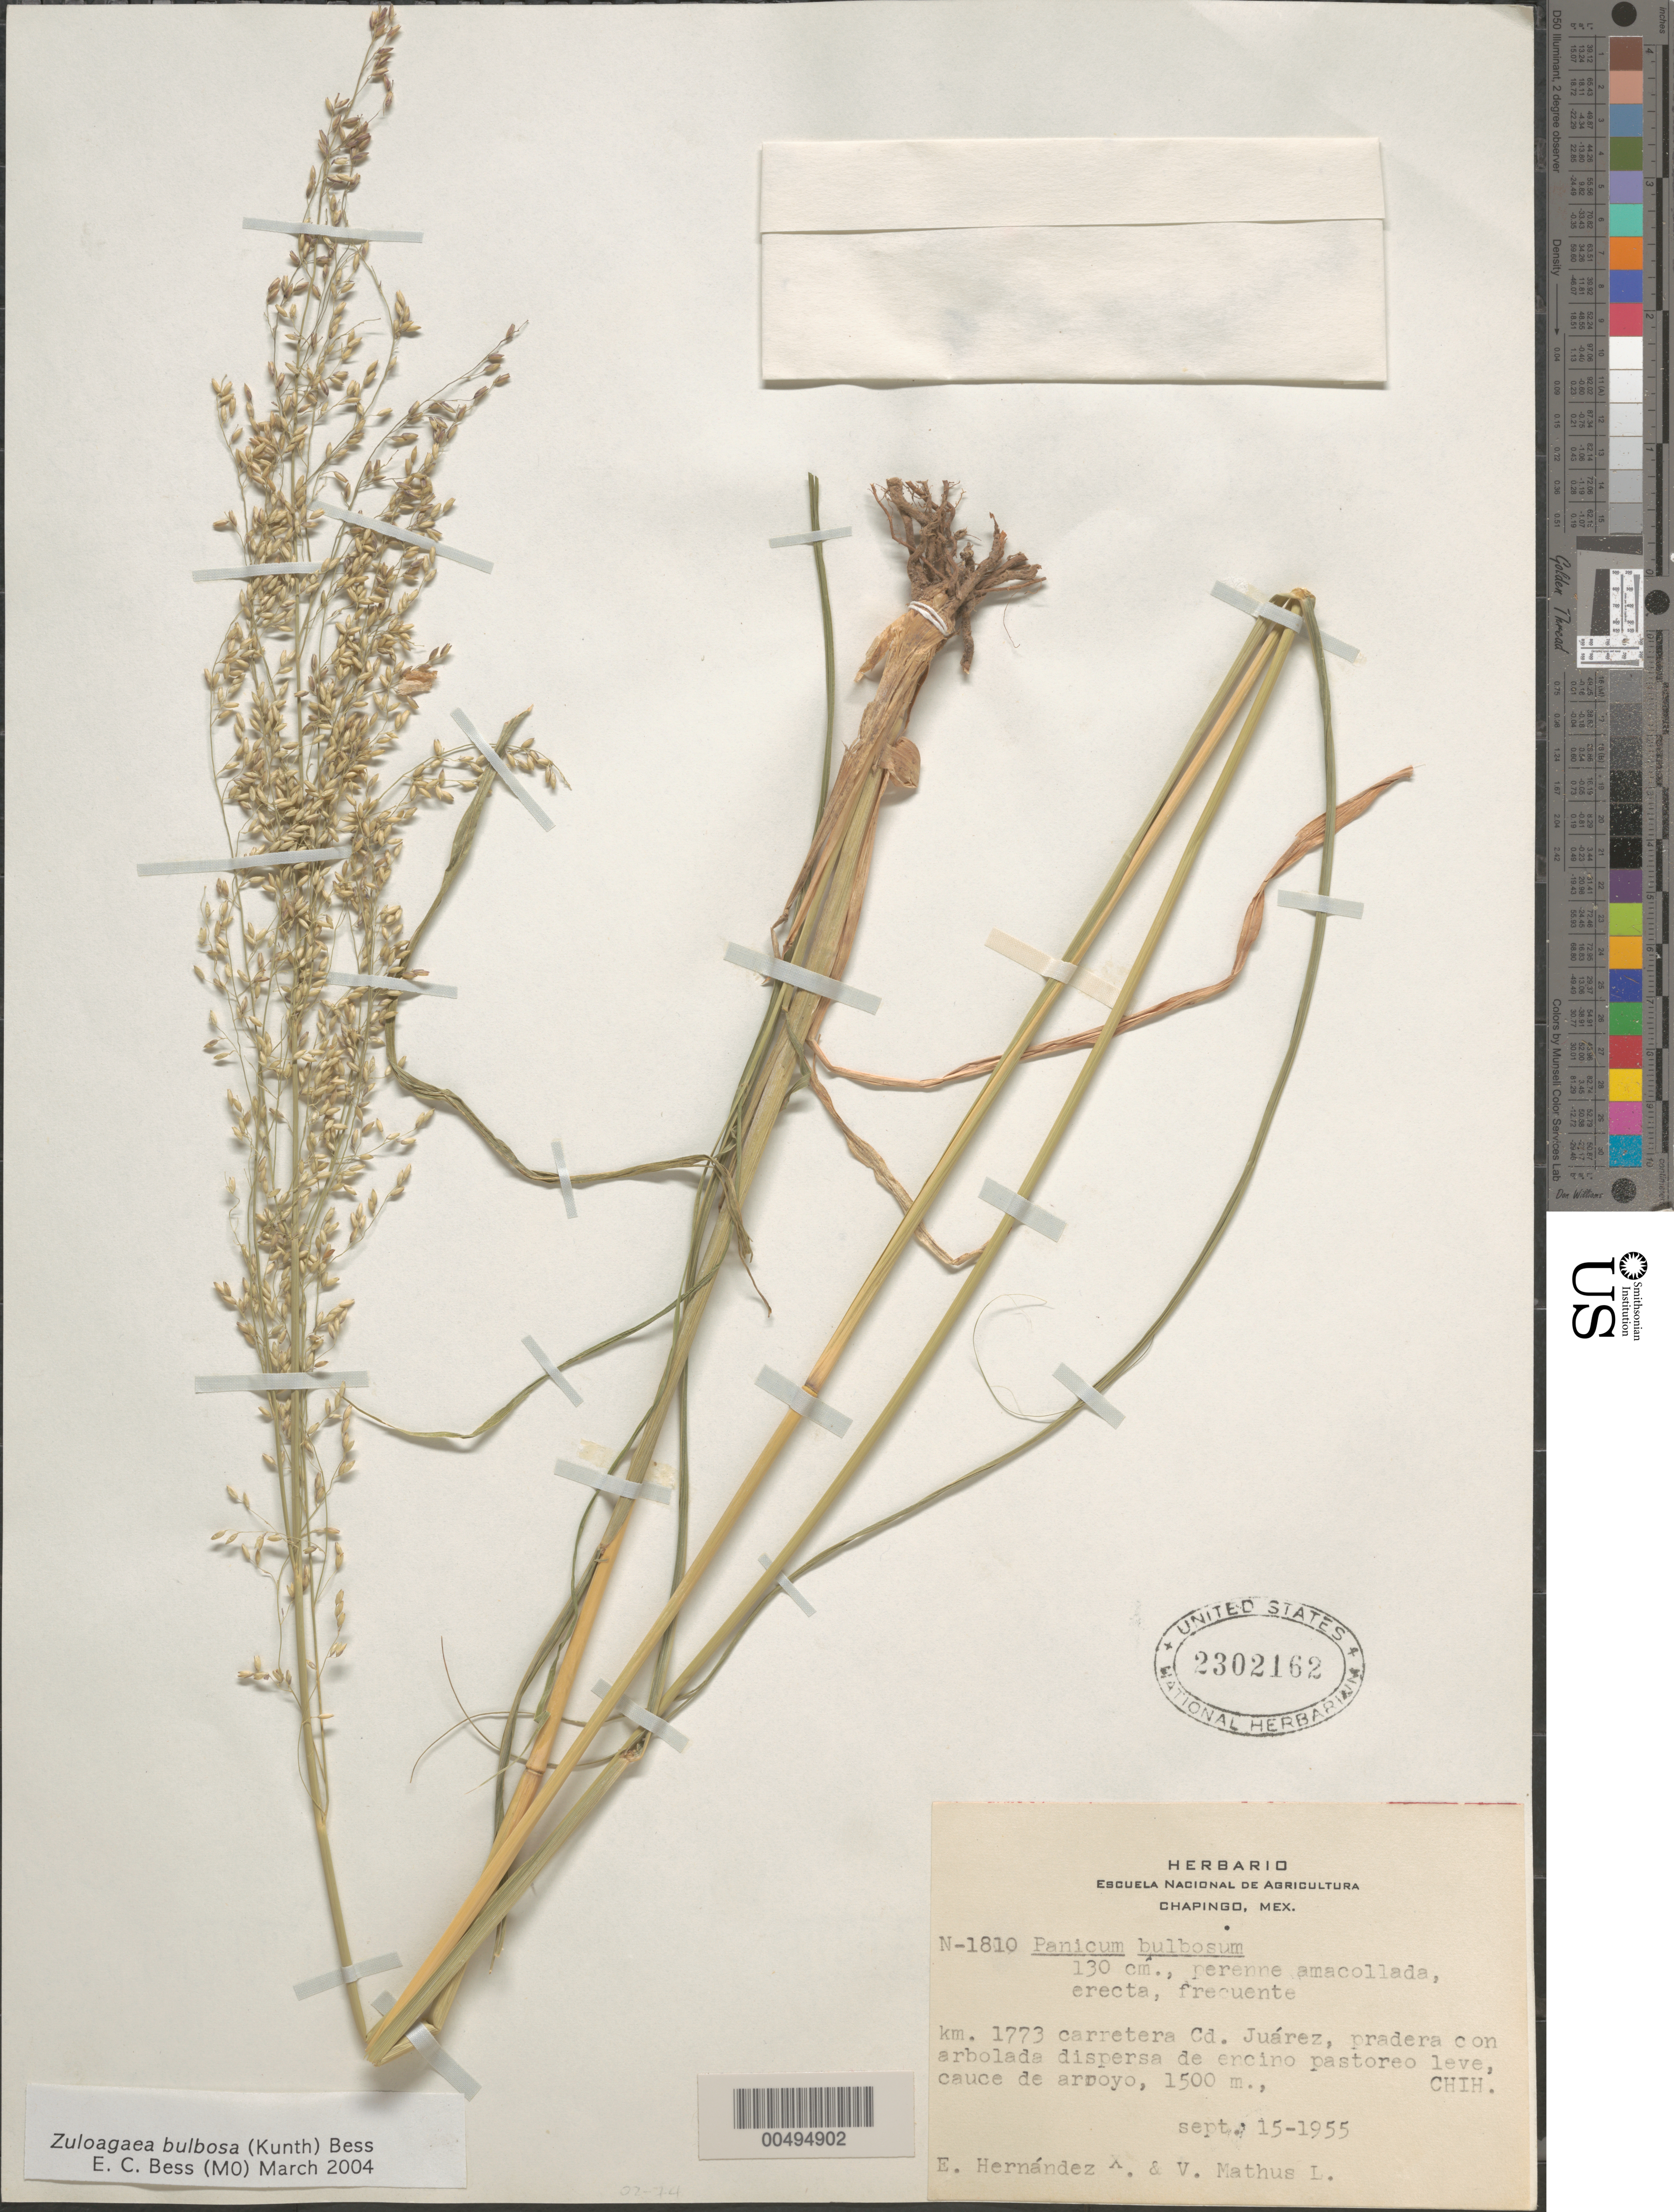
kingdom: Plantae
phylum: Tracheophyta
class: Liliopsida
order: Poales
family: Poaceae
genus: Panicum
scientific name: Panicum bulbosum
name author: Kunth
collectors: E. I. Hernández-X. & V. Mathus L.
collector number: N-1810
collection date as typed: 15 Sep 1955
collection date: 1955-09-15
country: Mexico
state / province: Chihuahua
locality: Km 1773 carretera Cd. Juárez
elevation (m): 1500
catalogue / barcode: US 2302162